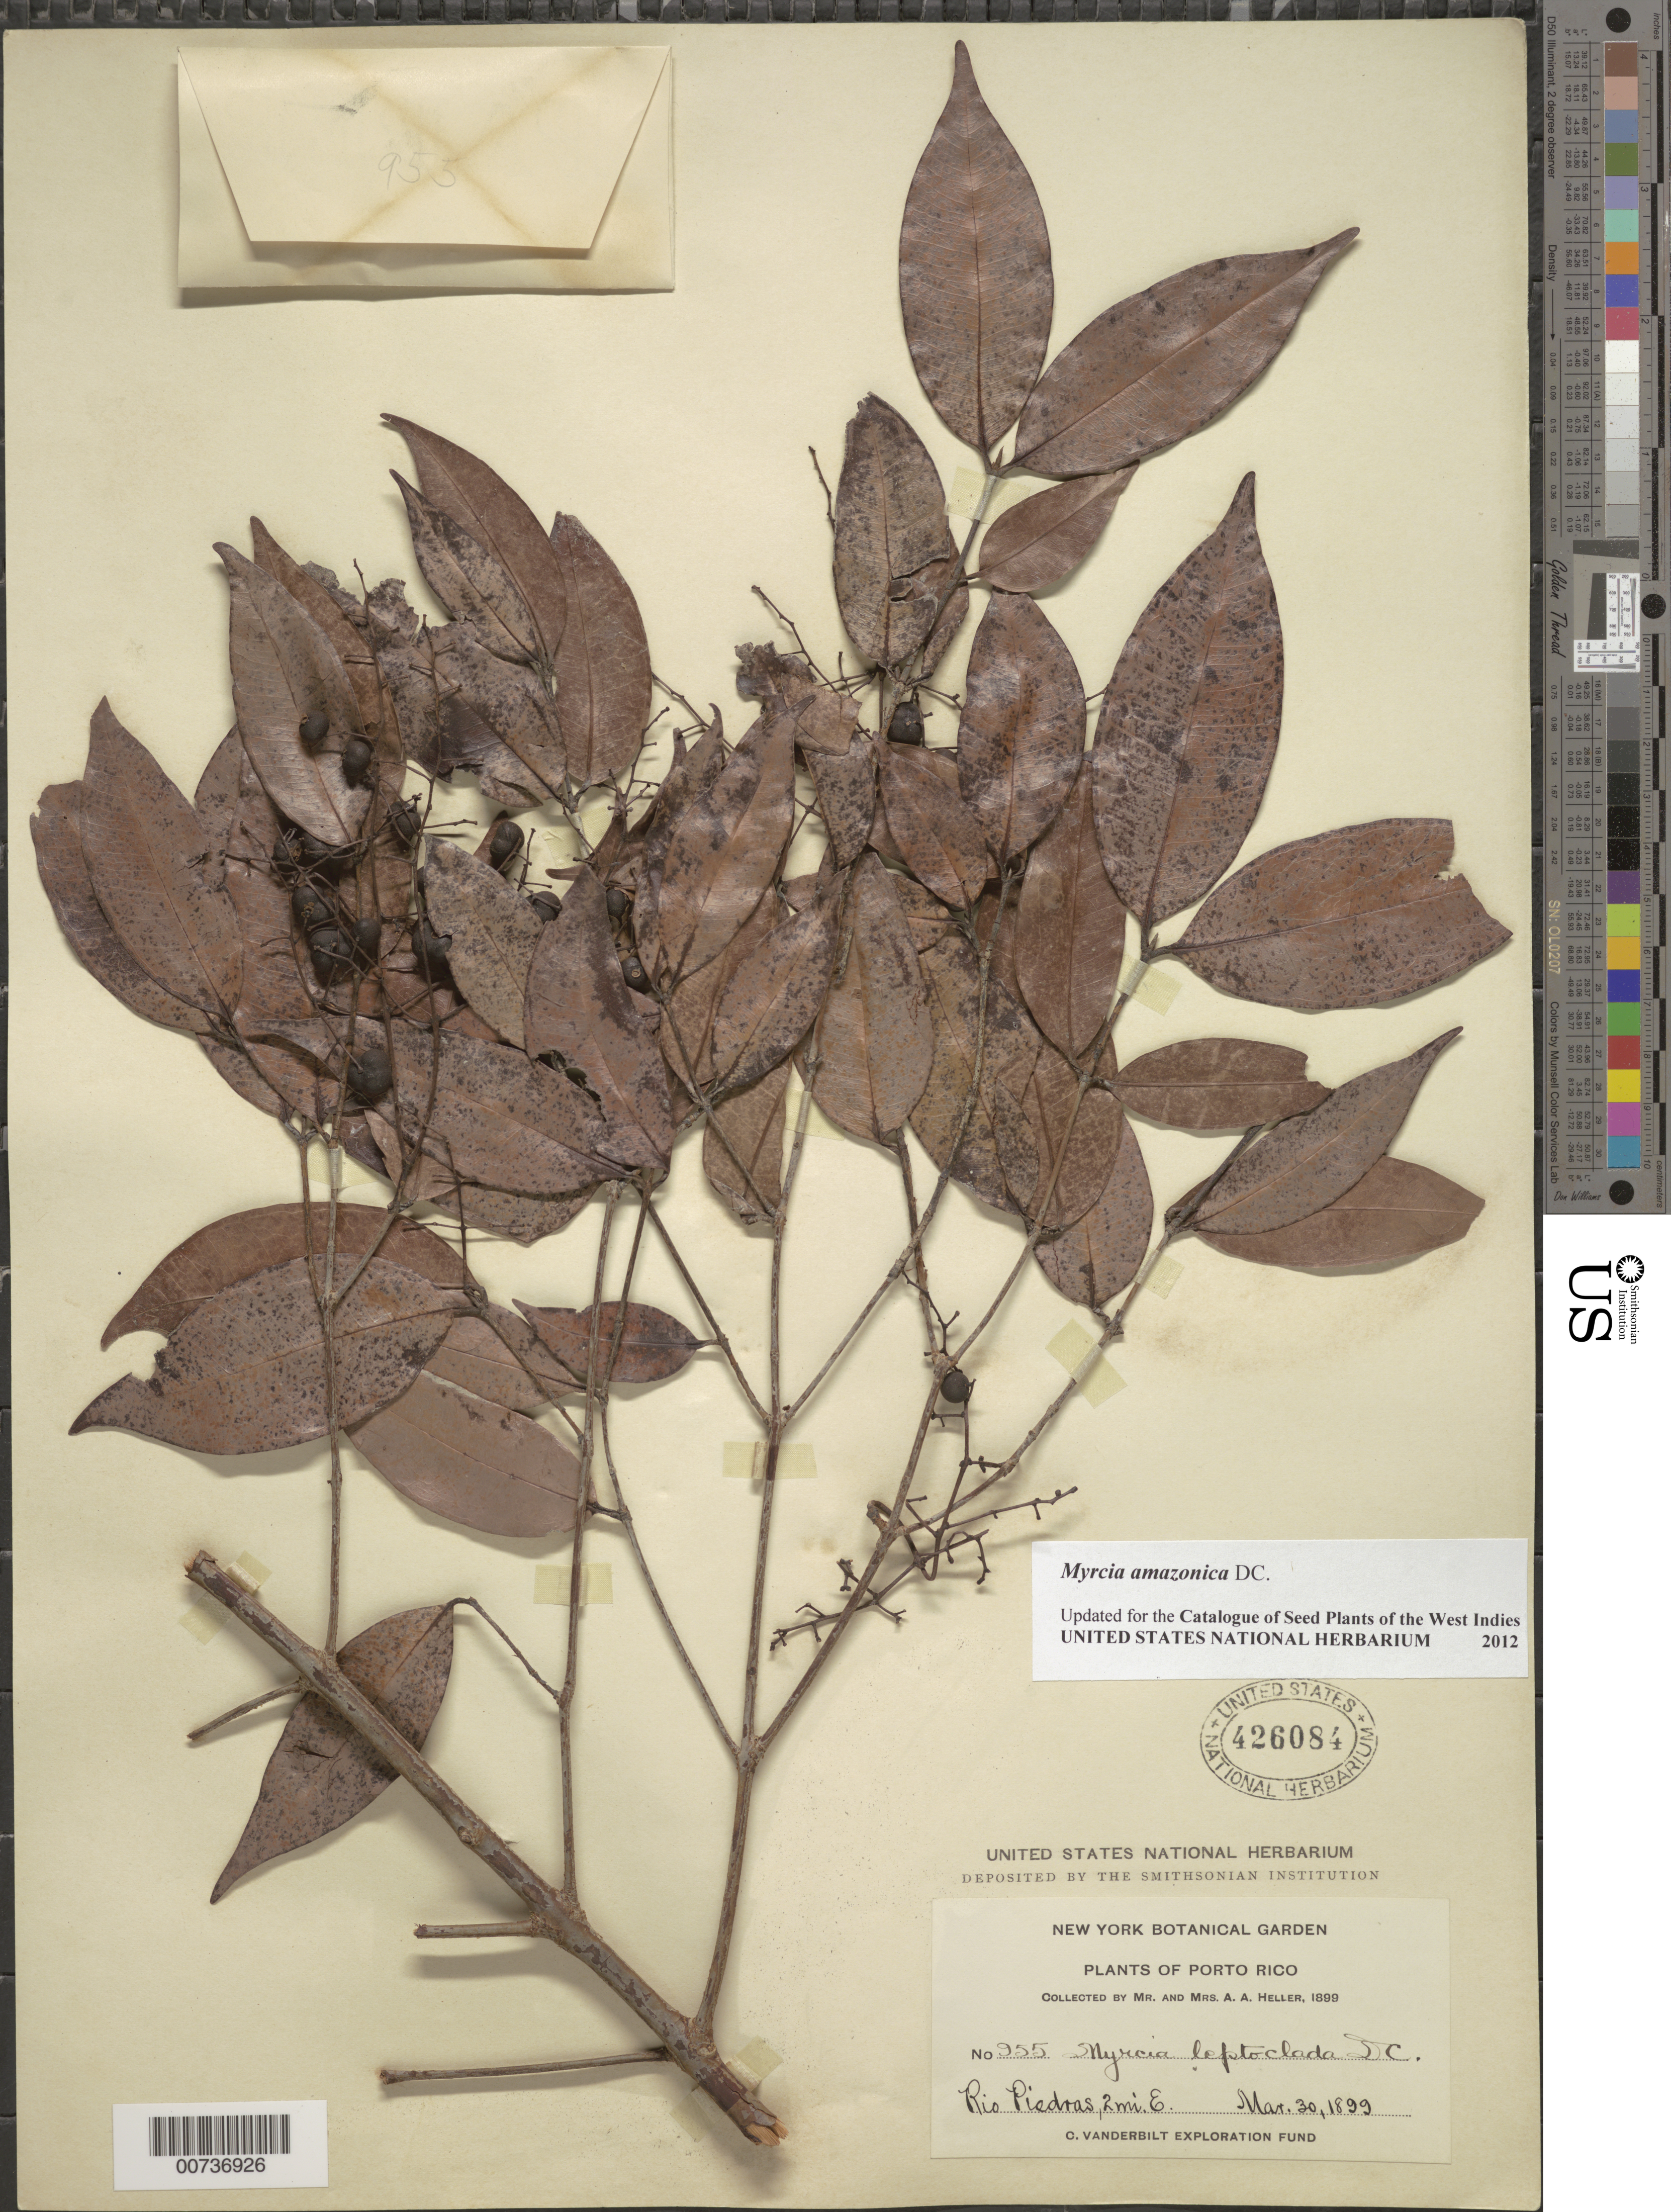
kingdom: Plantae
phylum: Tracheophyta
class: Magnoliopsida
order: Myrtales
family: Myrtaceae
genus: Myrcia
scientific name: Myrcia amazonica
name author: DC.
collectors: A. A. Heller & E. G. Heller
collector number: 955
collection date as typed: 30 Mar 1899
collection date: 1899-03-30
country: Puerto Rico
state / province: San Juan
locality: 2 miles East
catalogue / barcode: US 426084